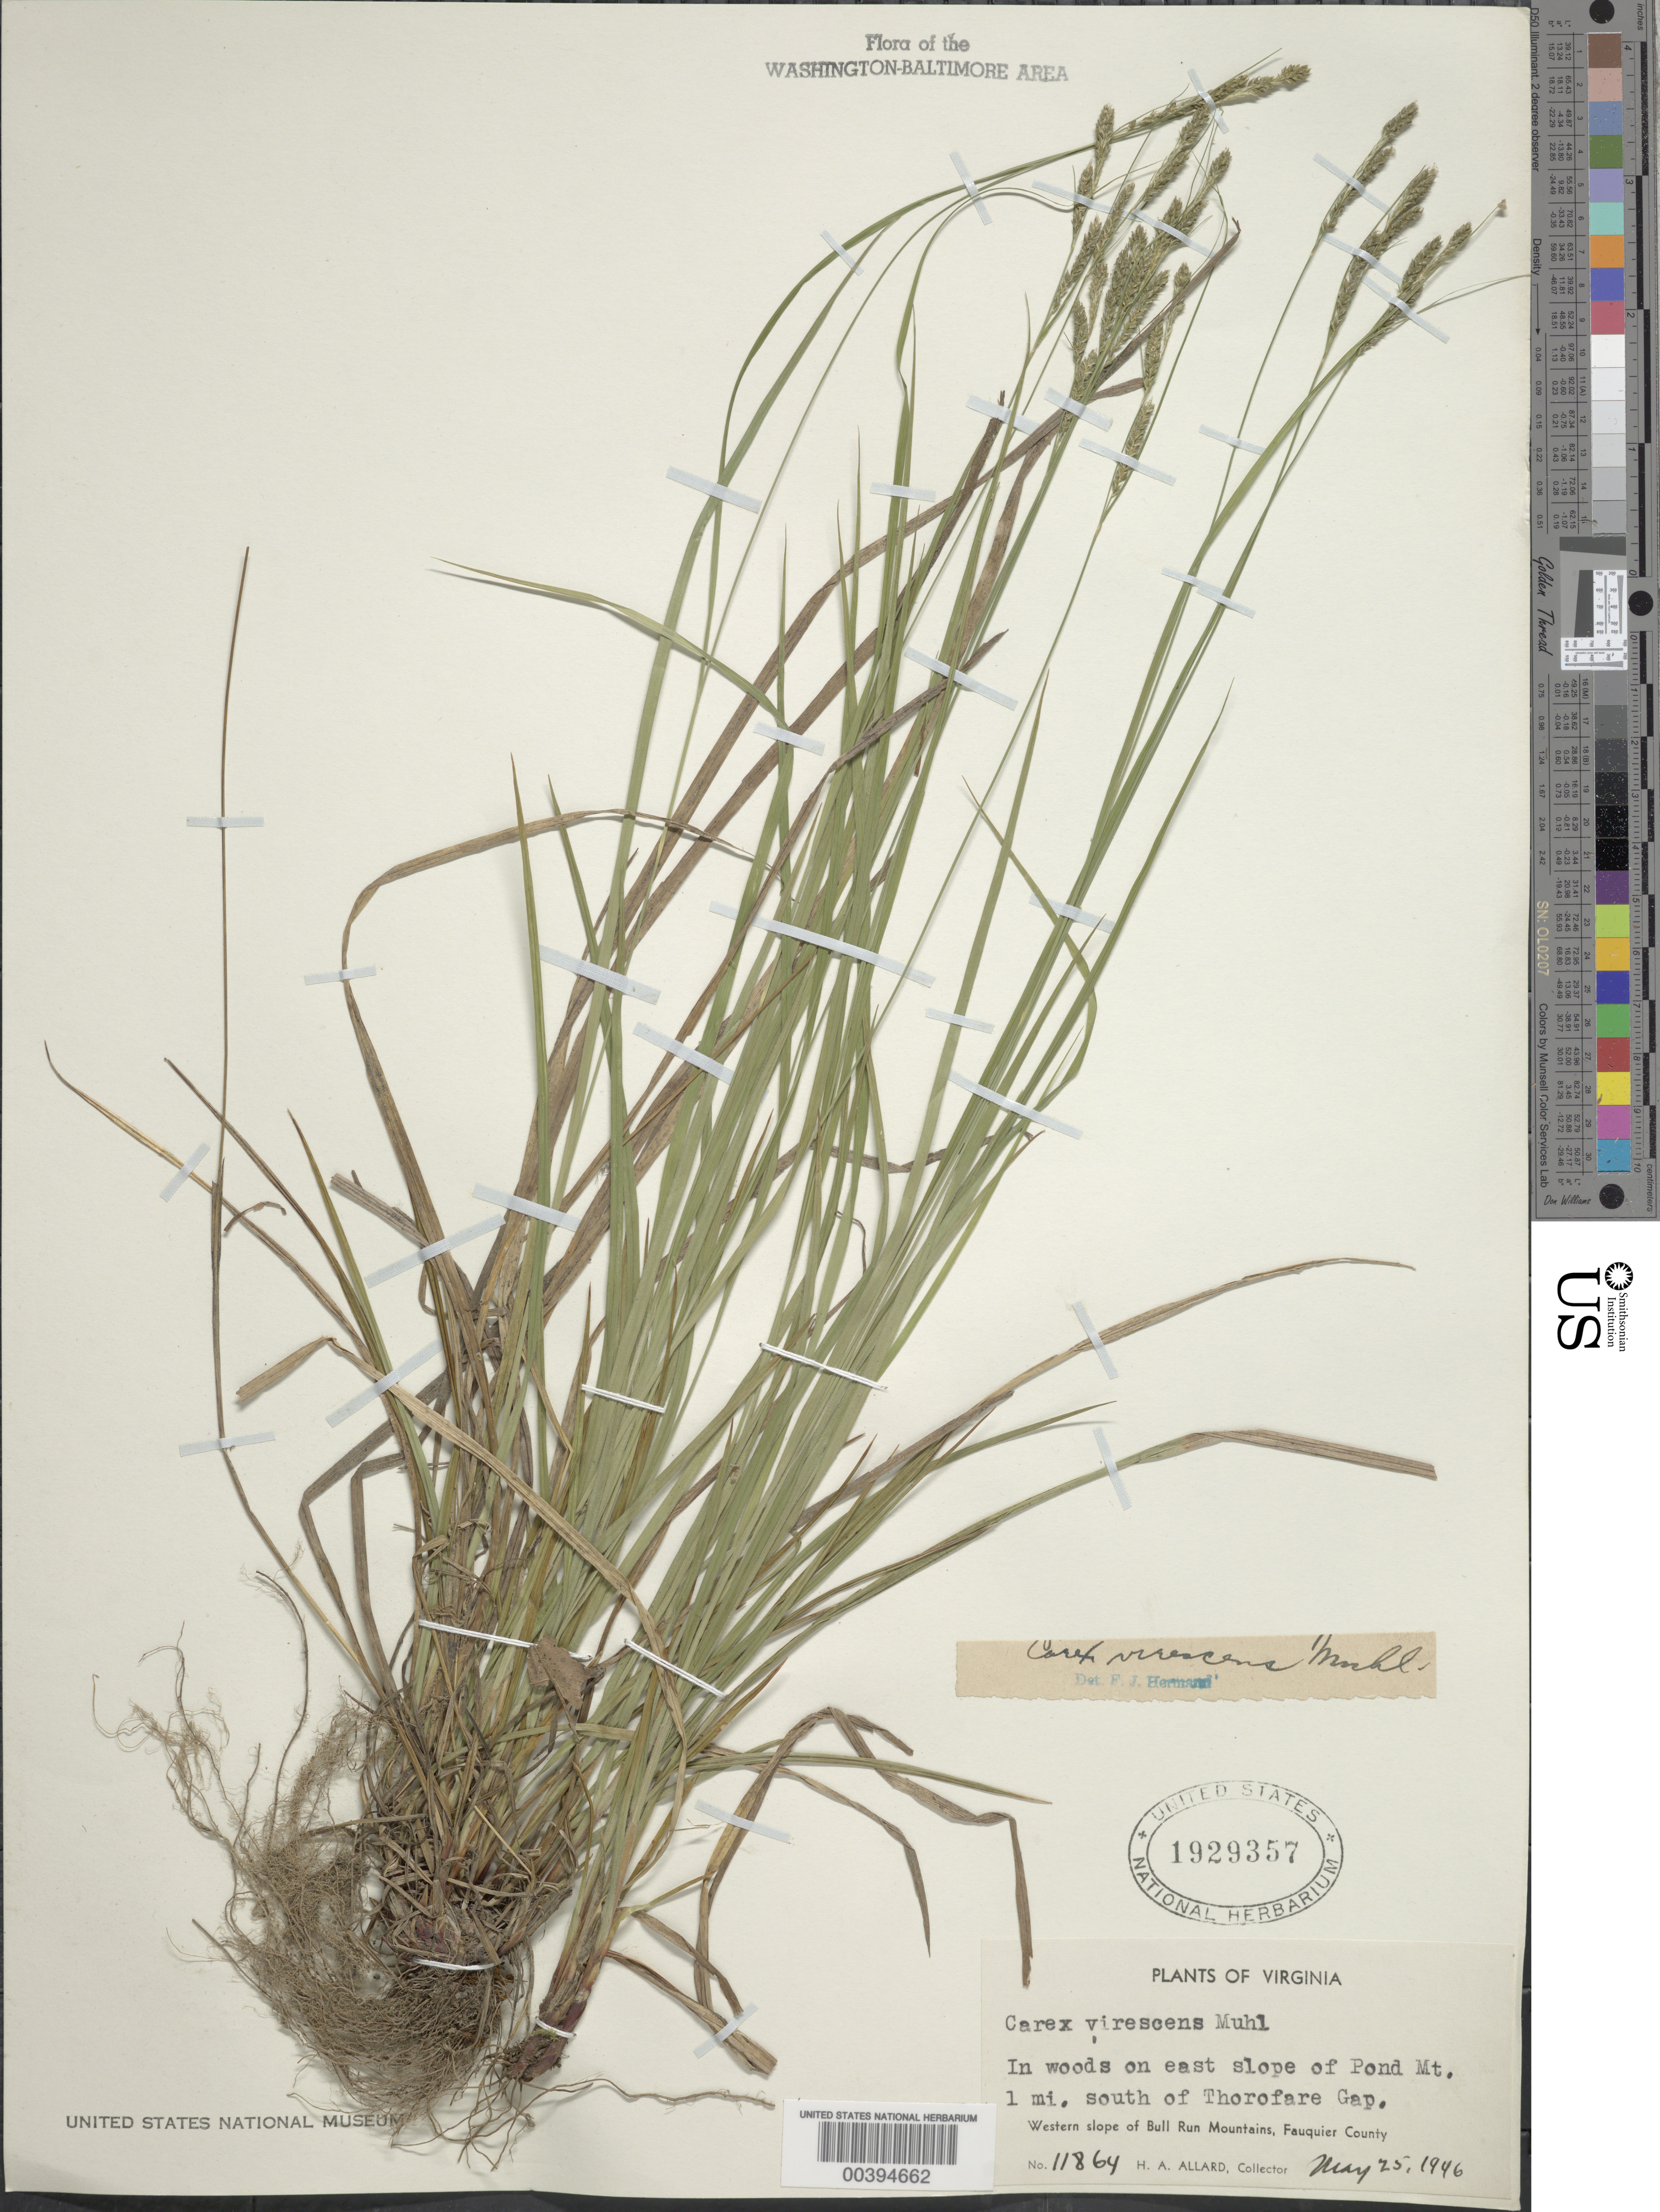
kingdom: Plantae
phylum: Tracheophyta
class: Liliopsida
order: Poales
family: Cyperaceae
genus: Carex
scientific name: Carex virescens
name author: Muhl. ex Willd.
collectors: H. A. Allard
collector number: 11864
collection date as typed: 25 May 1946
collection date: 1946-05-25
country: United States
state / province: Virginia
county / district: Fauquier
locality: Pond Mountain, south of Thorofare Gap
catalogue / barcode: US 1929357